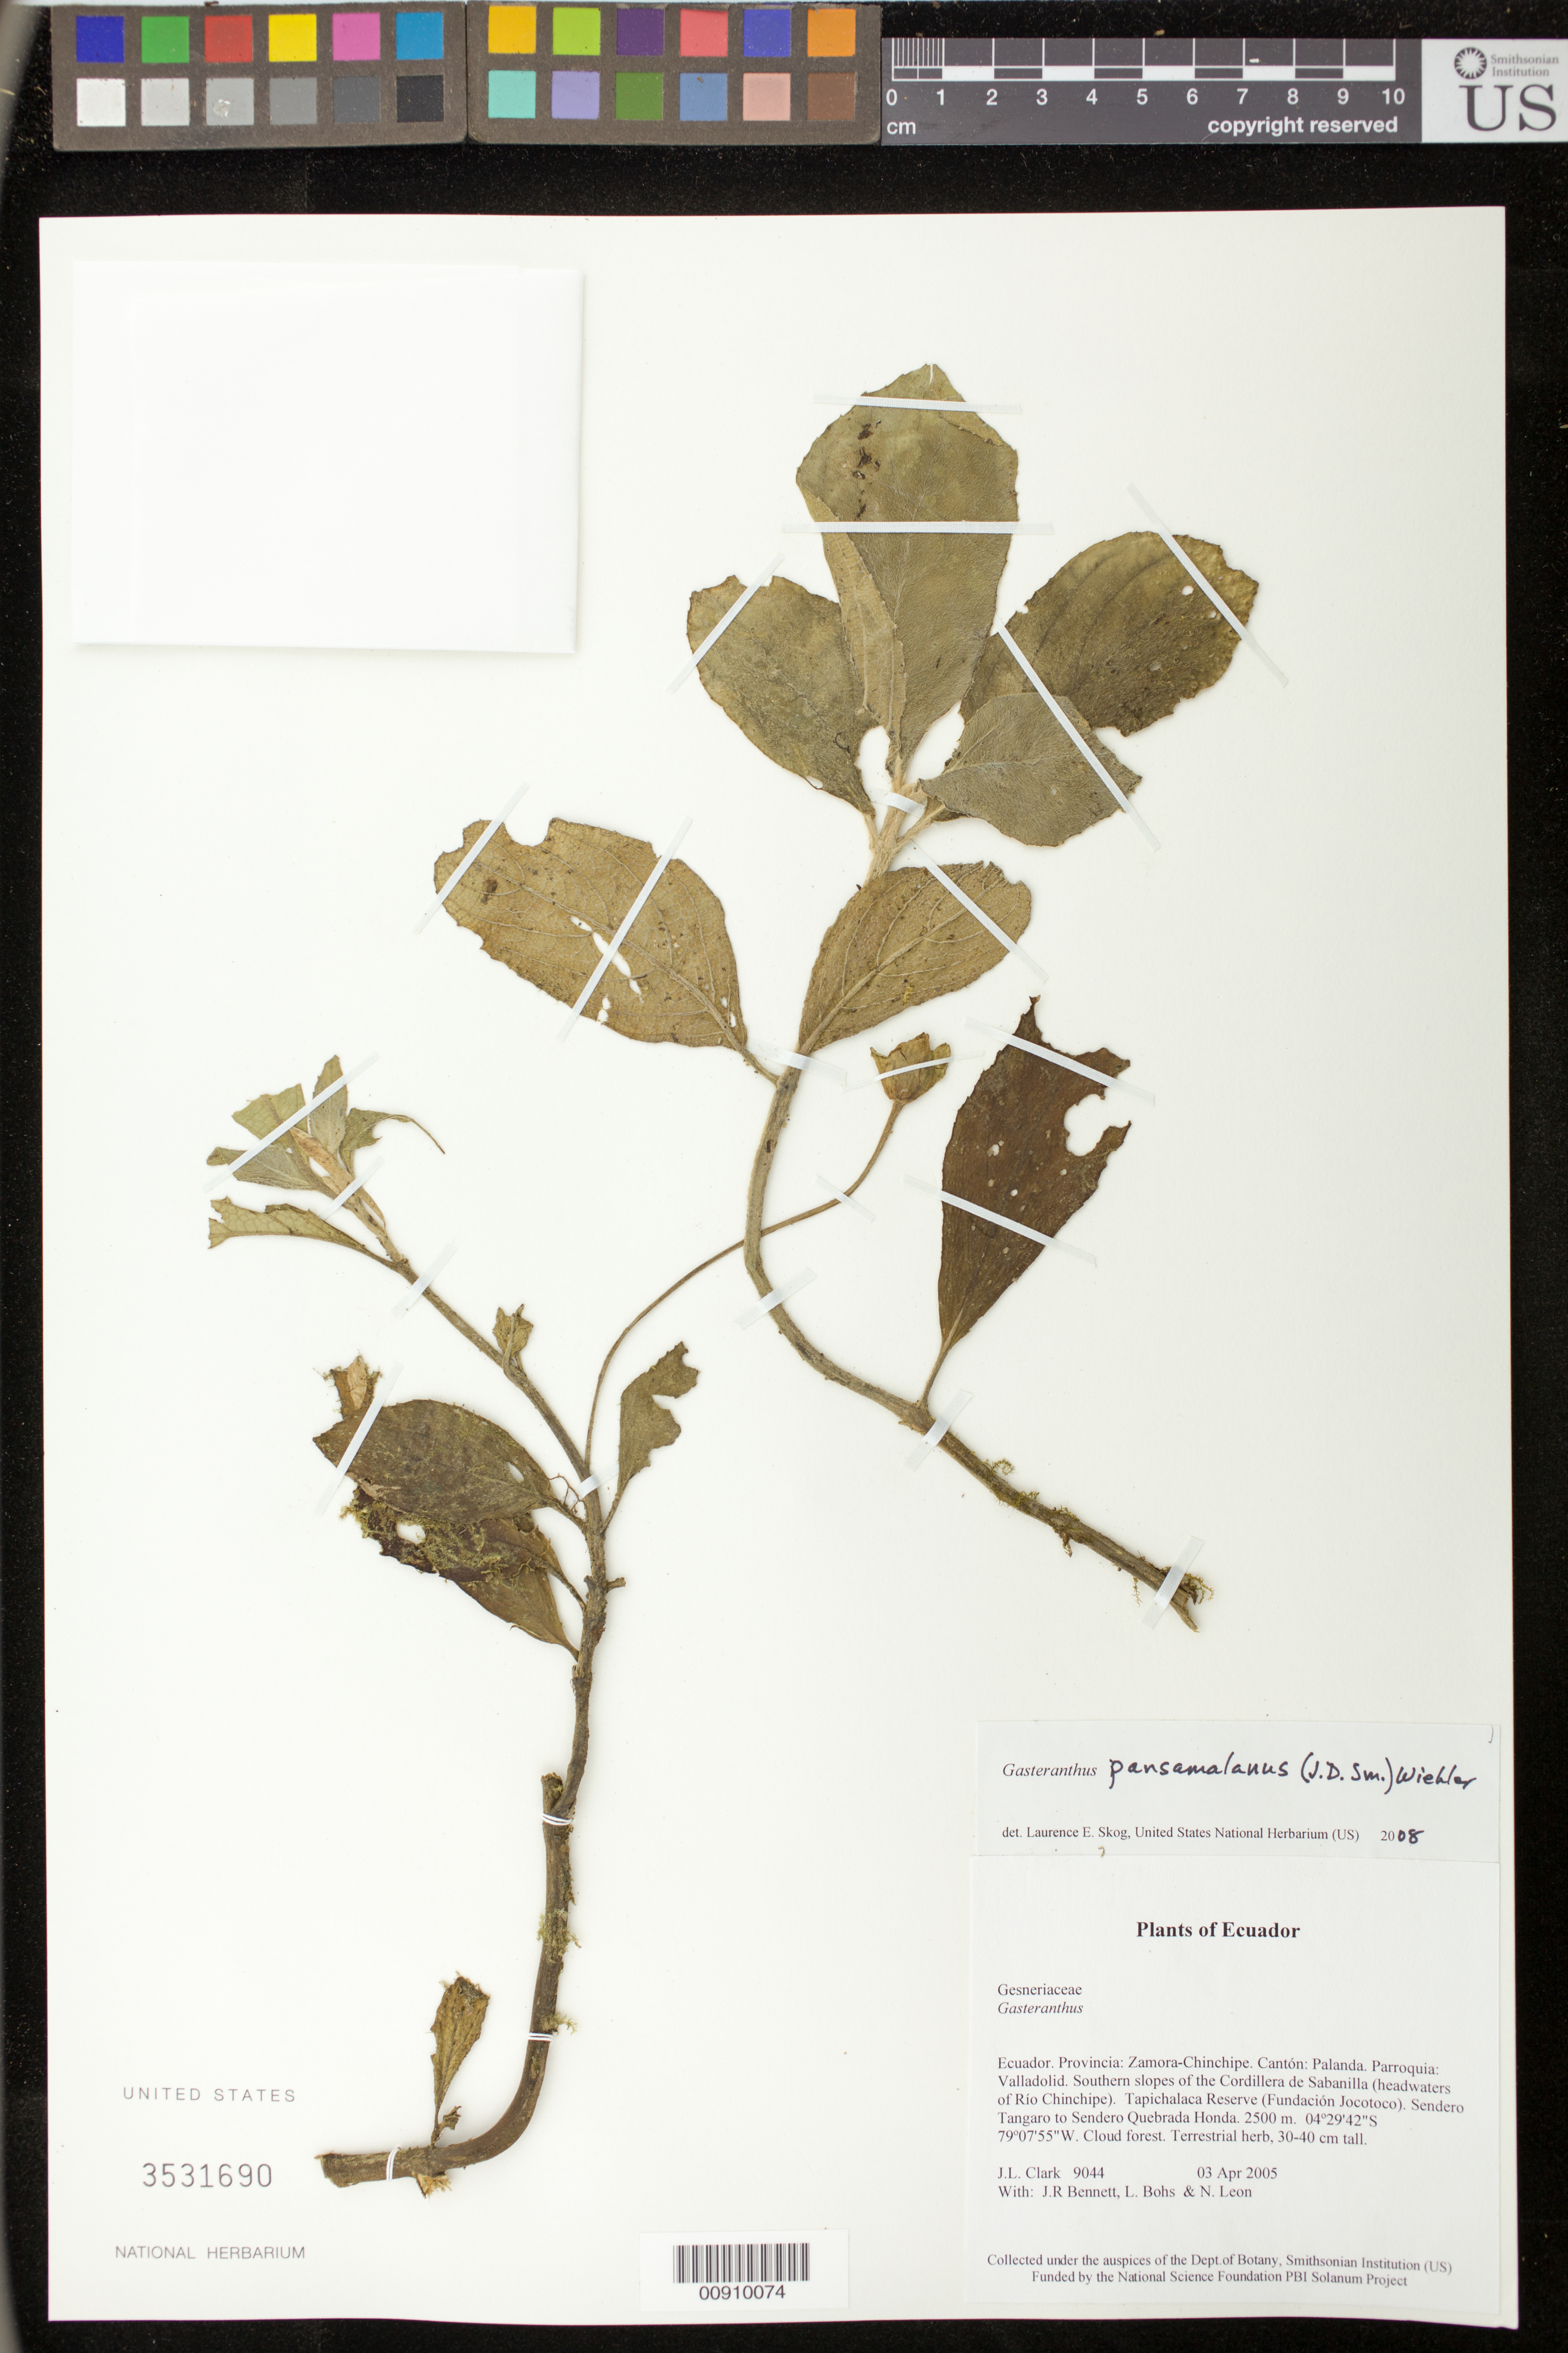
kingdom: Plantae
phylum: Tracheophyta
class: Magnoliopsida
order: Lamiales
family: Gesneriaceae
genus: Gasteranthus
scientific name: Gasteranthus pansamalanus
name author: (Donn. Sm.) Wiehler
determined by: Skog, Laurence E.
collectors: J. L. Clark, J. R. Bennett, L. A. Bohs & N. Leon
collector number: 9044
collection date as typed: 03 Apr 2005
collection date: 2005-04-03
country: Ecuador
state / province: Zamora-Chinchipe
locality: Palanda. Parroquia: Valladolid. Southern slopes of the Cordillera de Sabanilla (headwaters of Río Chinchipe). Tapichalaca Reserve (Fundación Jocotoco). Sendero Tangaro to Sendero Quebrada Honda.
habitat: Cloud forest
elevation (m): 2500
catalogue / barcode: US 3531690